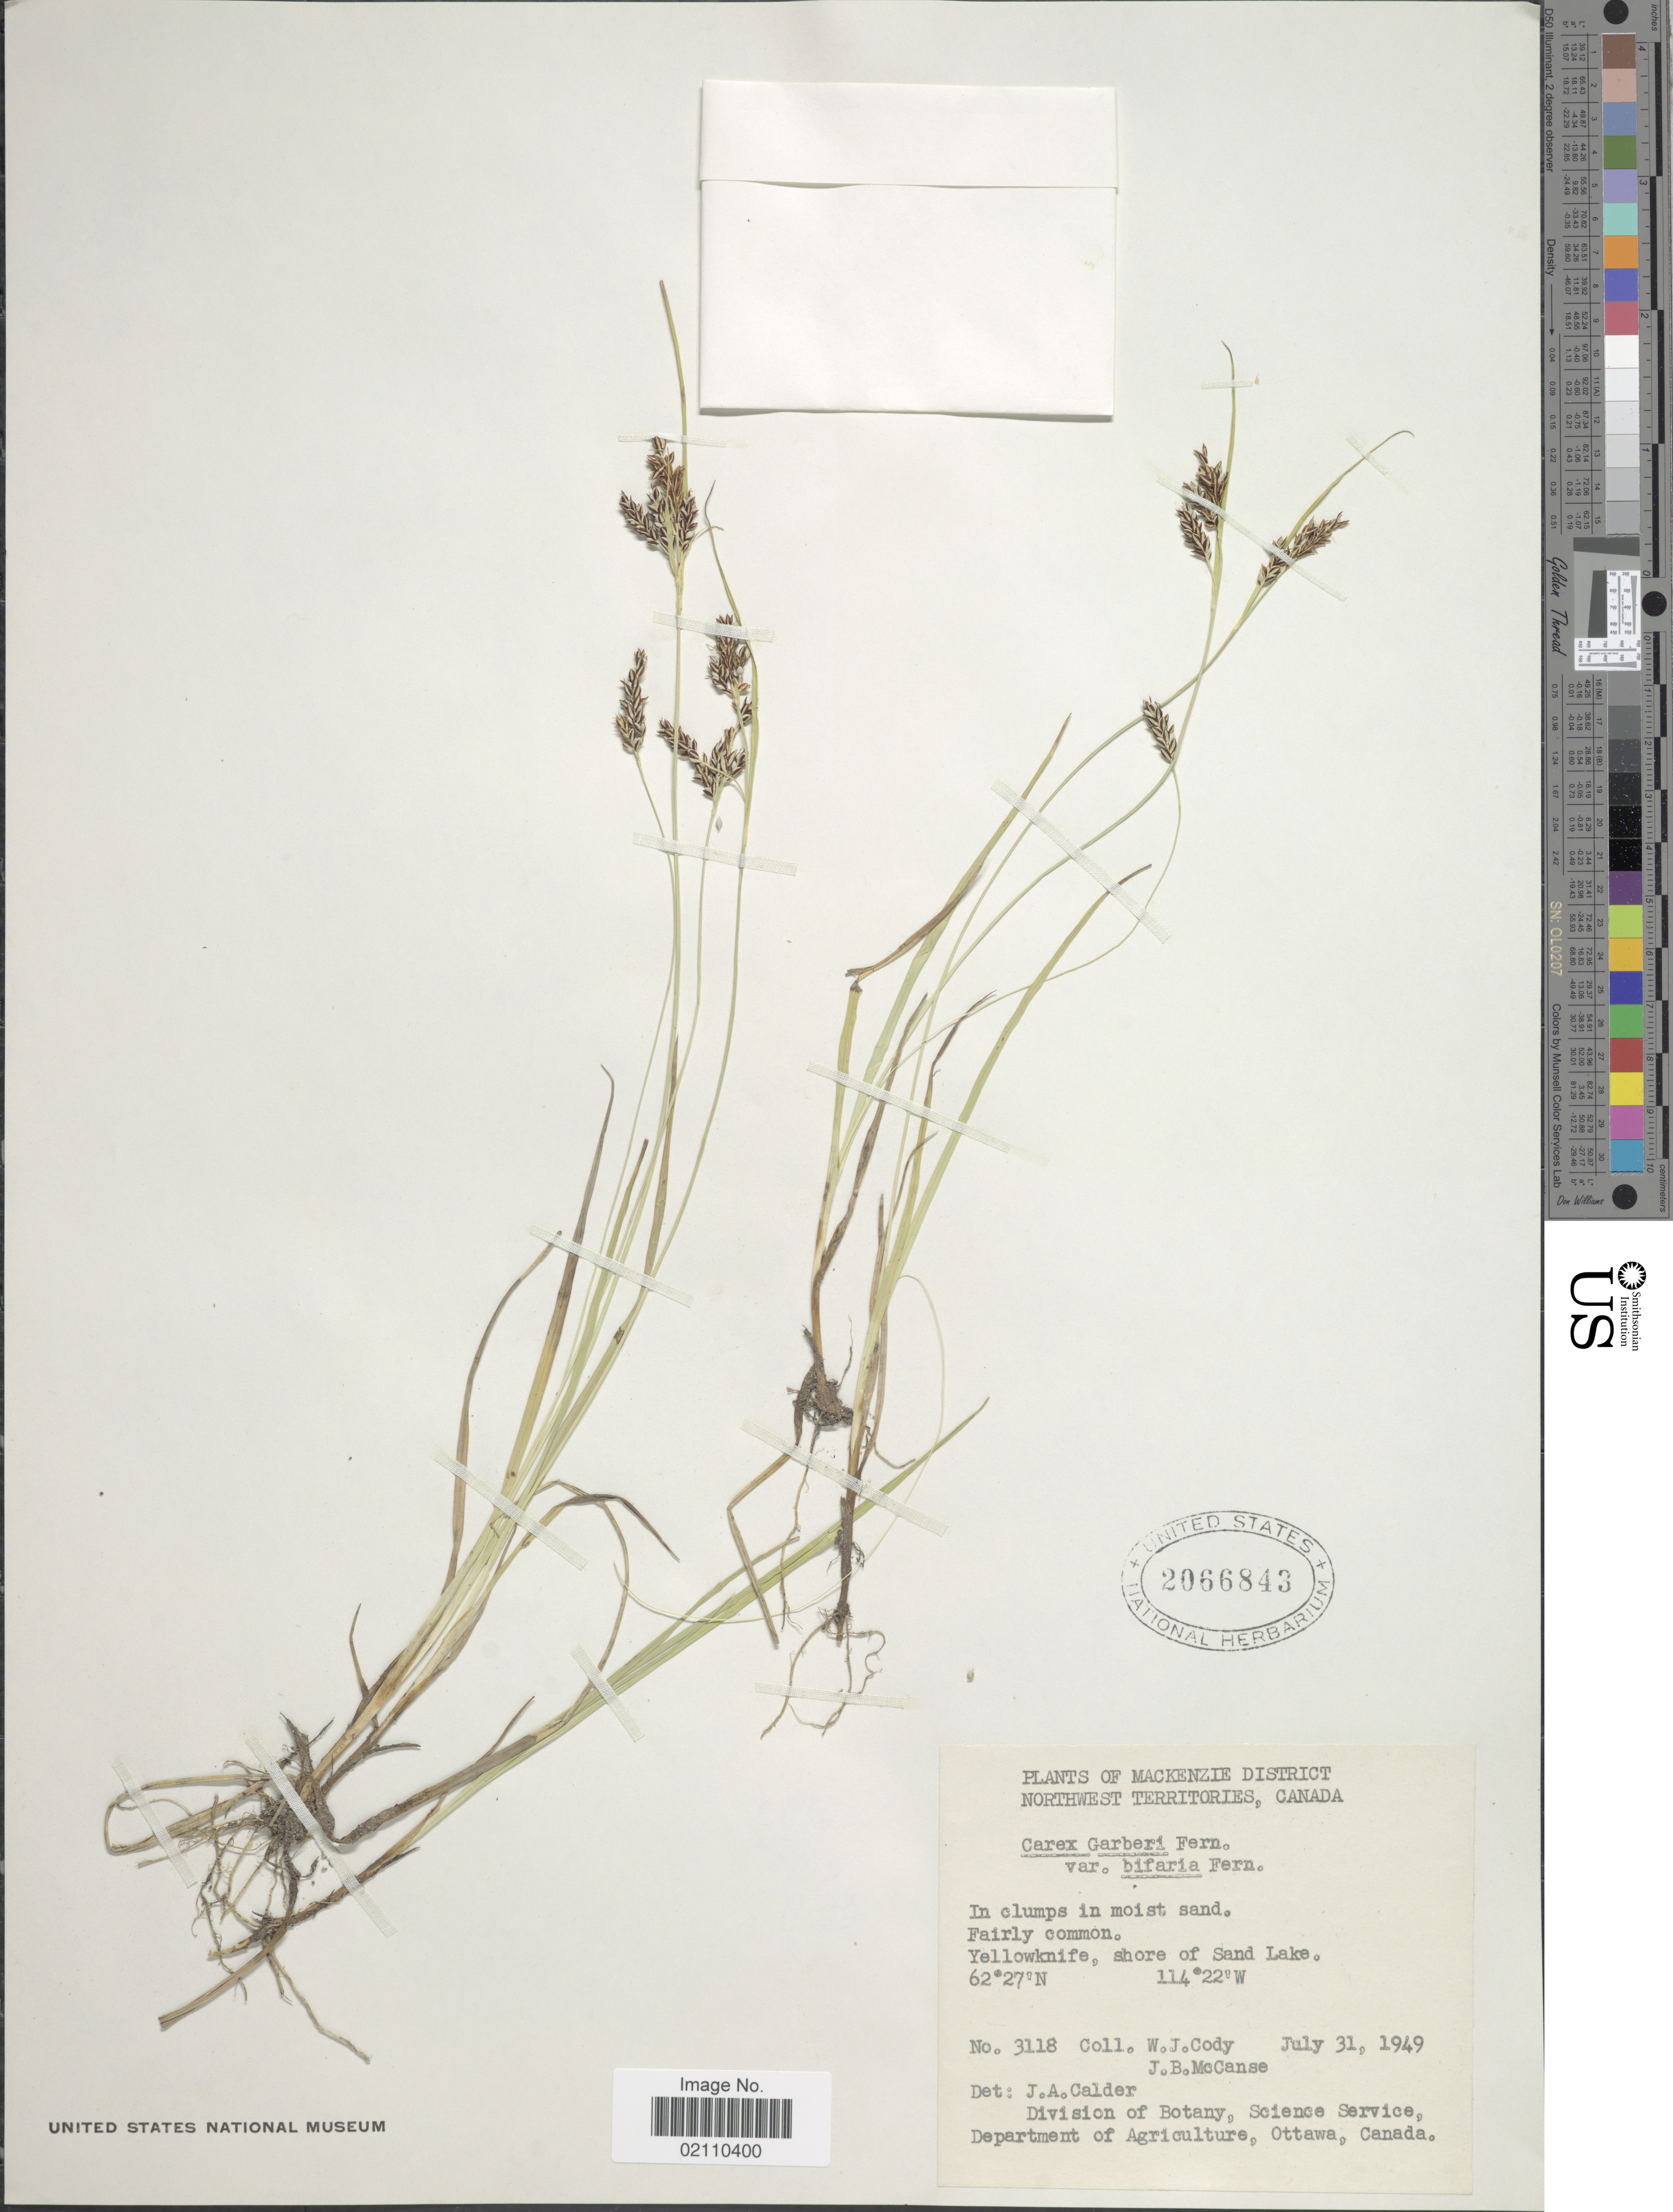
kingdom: Plantae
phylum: Tracheophyta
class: Liliopsida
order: Poales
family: Cyperaceae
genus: Carex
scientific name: Carex garberi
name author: Fernald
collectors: W. Cody & J. McCanse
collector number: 3118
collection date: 1949-07-31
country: Canada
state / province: Northwest Territories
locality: Mackenzie District, in clumps in moist sand, Yellowknife, shore of Sand Lake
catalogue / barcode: US 2066843